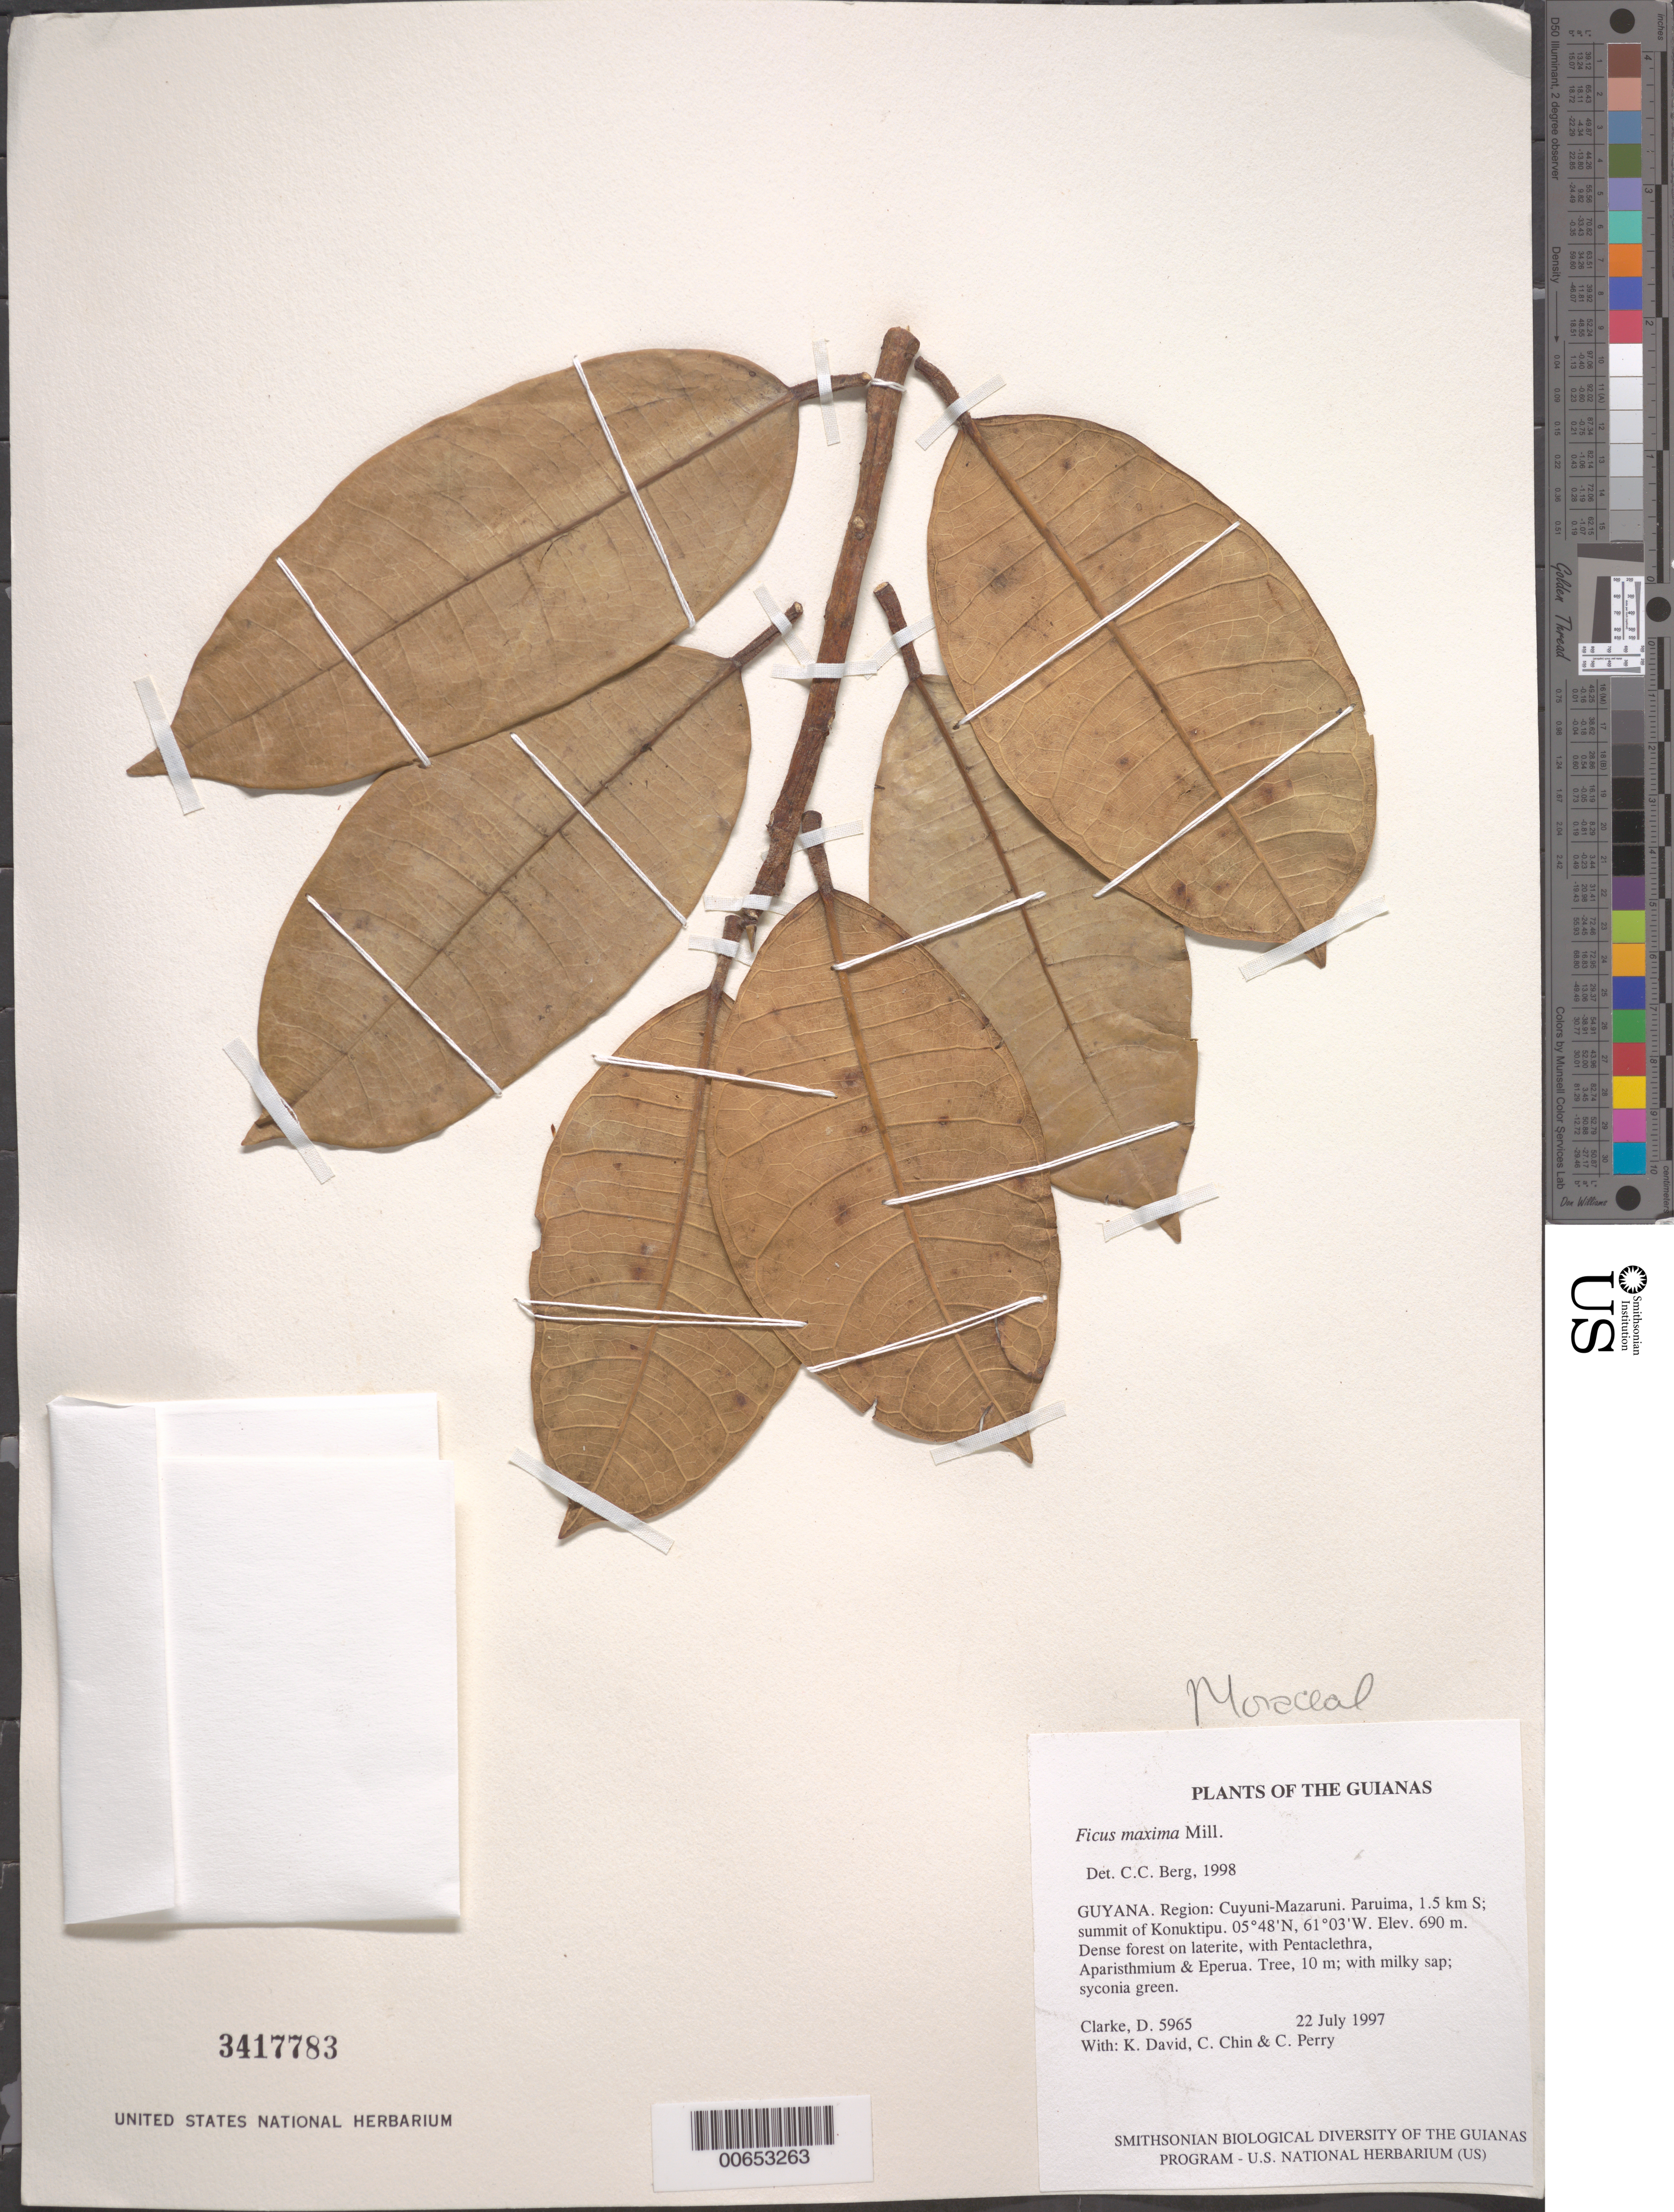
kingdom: Plantae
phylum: Tracheophyta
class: Magnoliopsida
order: Rosales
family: Moraceae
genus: Ficus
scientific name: Ficus maxima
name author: Mill.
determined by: Berg, C. C.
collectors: H. D. Clarke, K. David, C. Chin & C. Perry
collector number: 5965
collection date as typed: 22 July 1997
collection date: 1997-07-22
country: Guyana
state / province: Cuyuni-Mazaruni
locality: Paruima, 1.5 km S; summit of Konuktipu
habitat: Dense forest on laterite, with Pentaclethra, Aparisthmium & Eperua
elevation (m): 690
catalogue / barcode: US 3417783